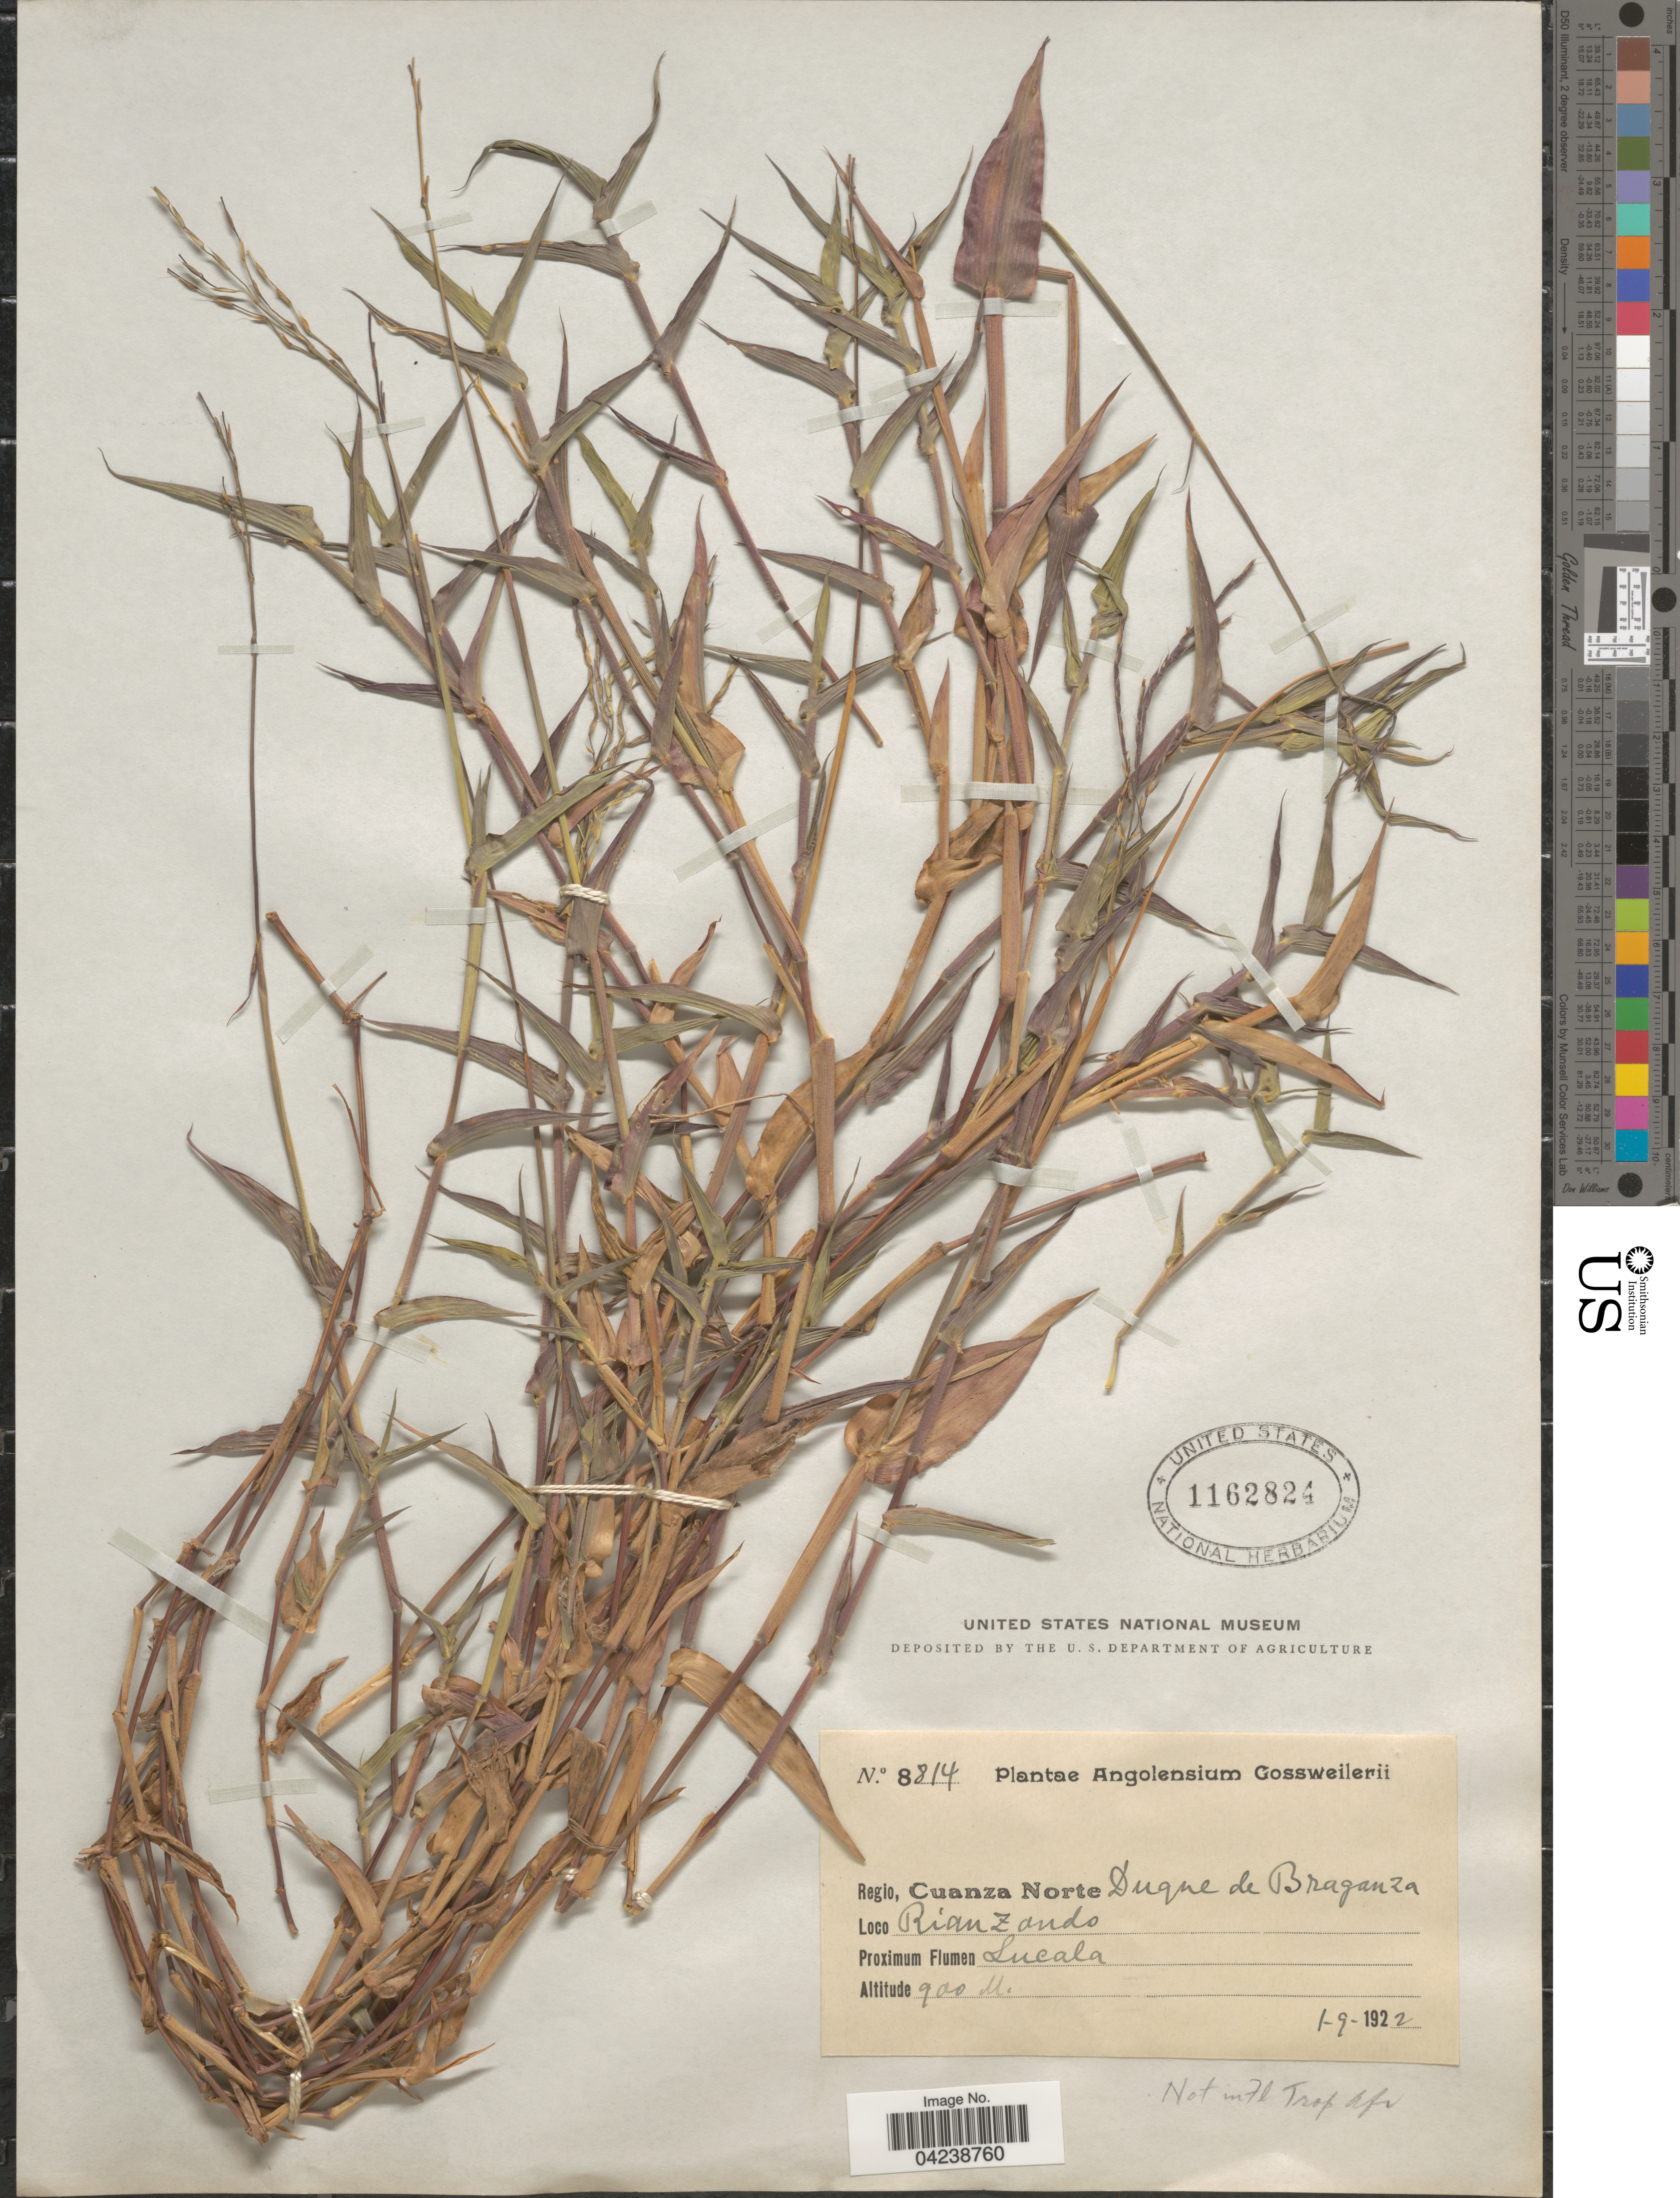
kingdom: Plantae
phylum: Tracheophyta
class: Liliopsida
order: Poales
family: Poaceae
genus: Arthraxon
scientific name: Arthraxon sp.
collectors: -. Gossweiler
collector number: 8814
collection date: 1922-09-01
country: Angola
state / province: Cuanza Norte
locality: Angolensium. Dugne de Braganza. Rian Zando. Proximum Flumen Lucala.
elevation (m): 900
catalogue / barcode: US 1162824